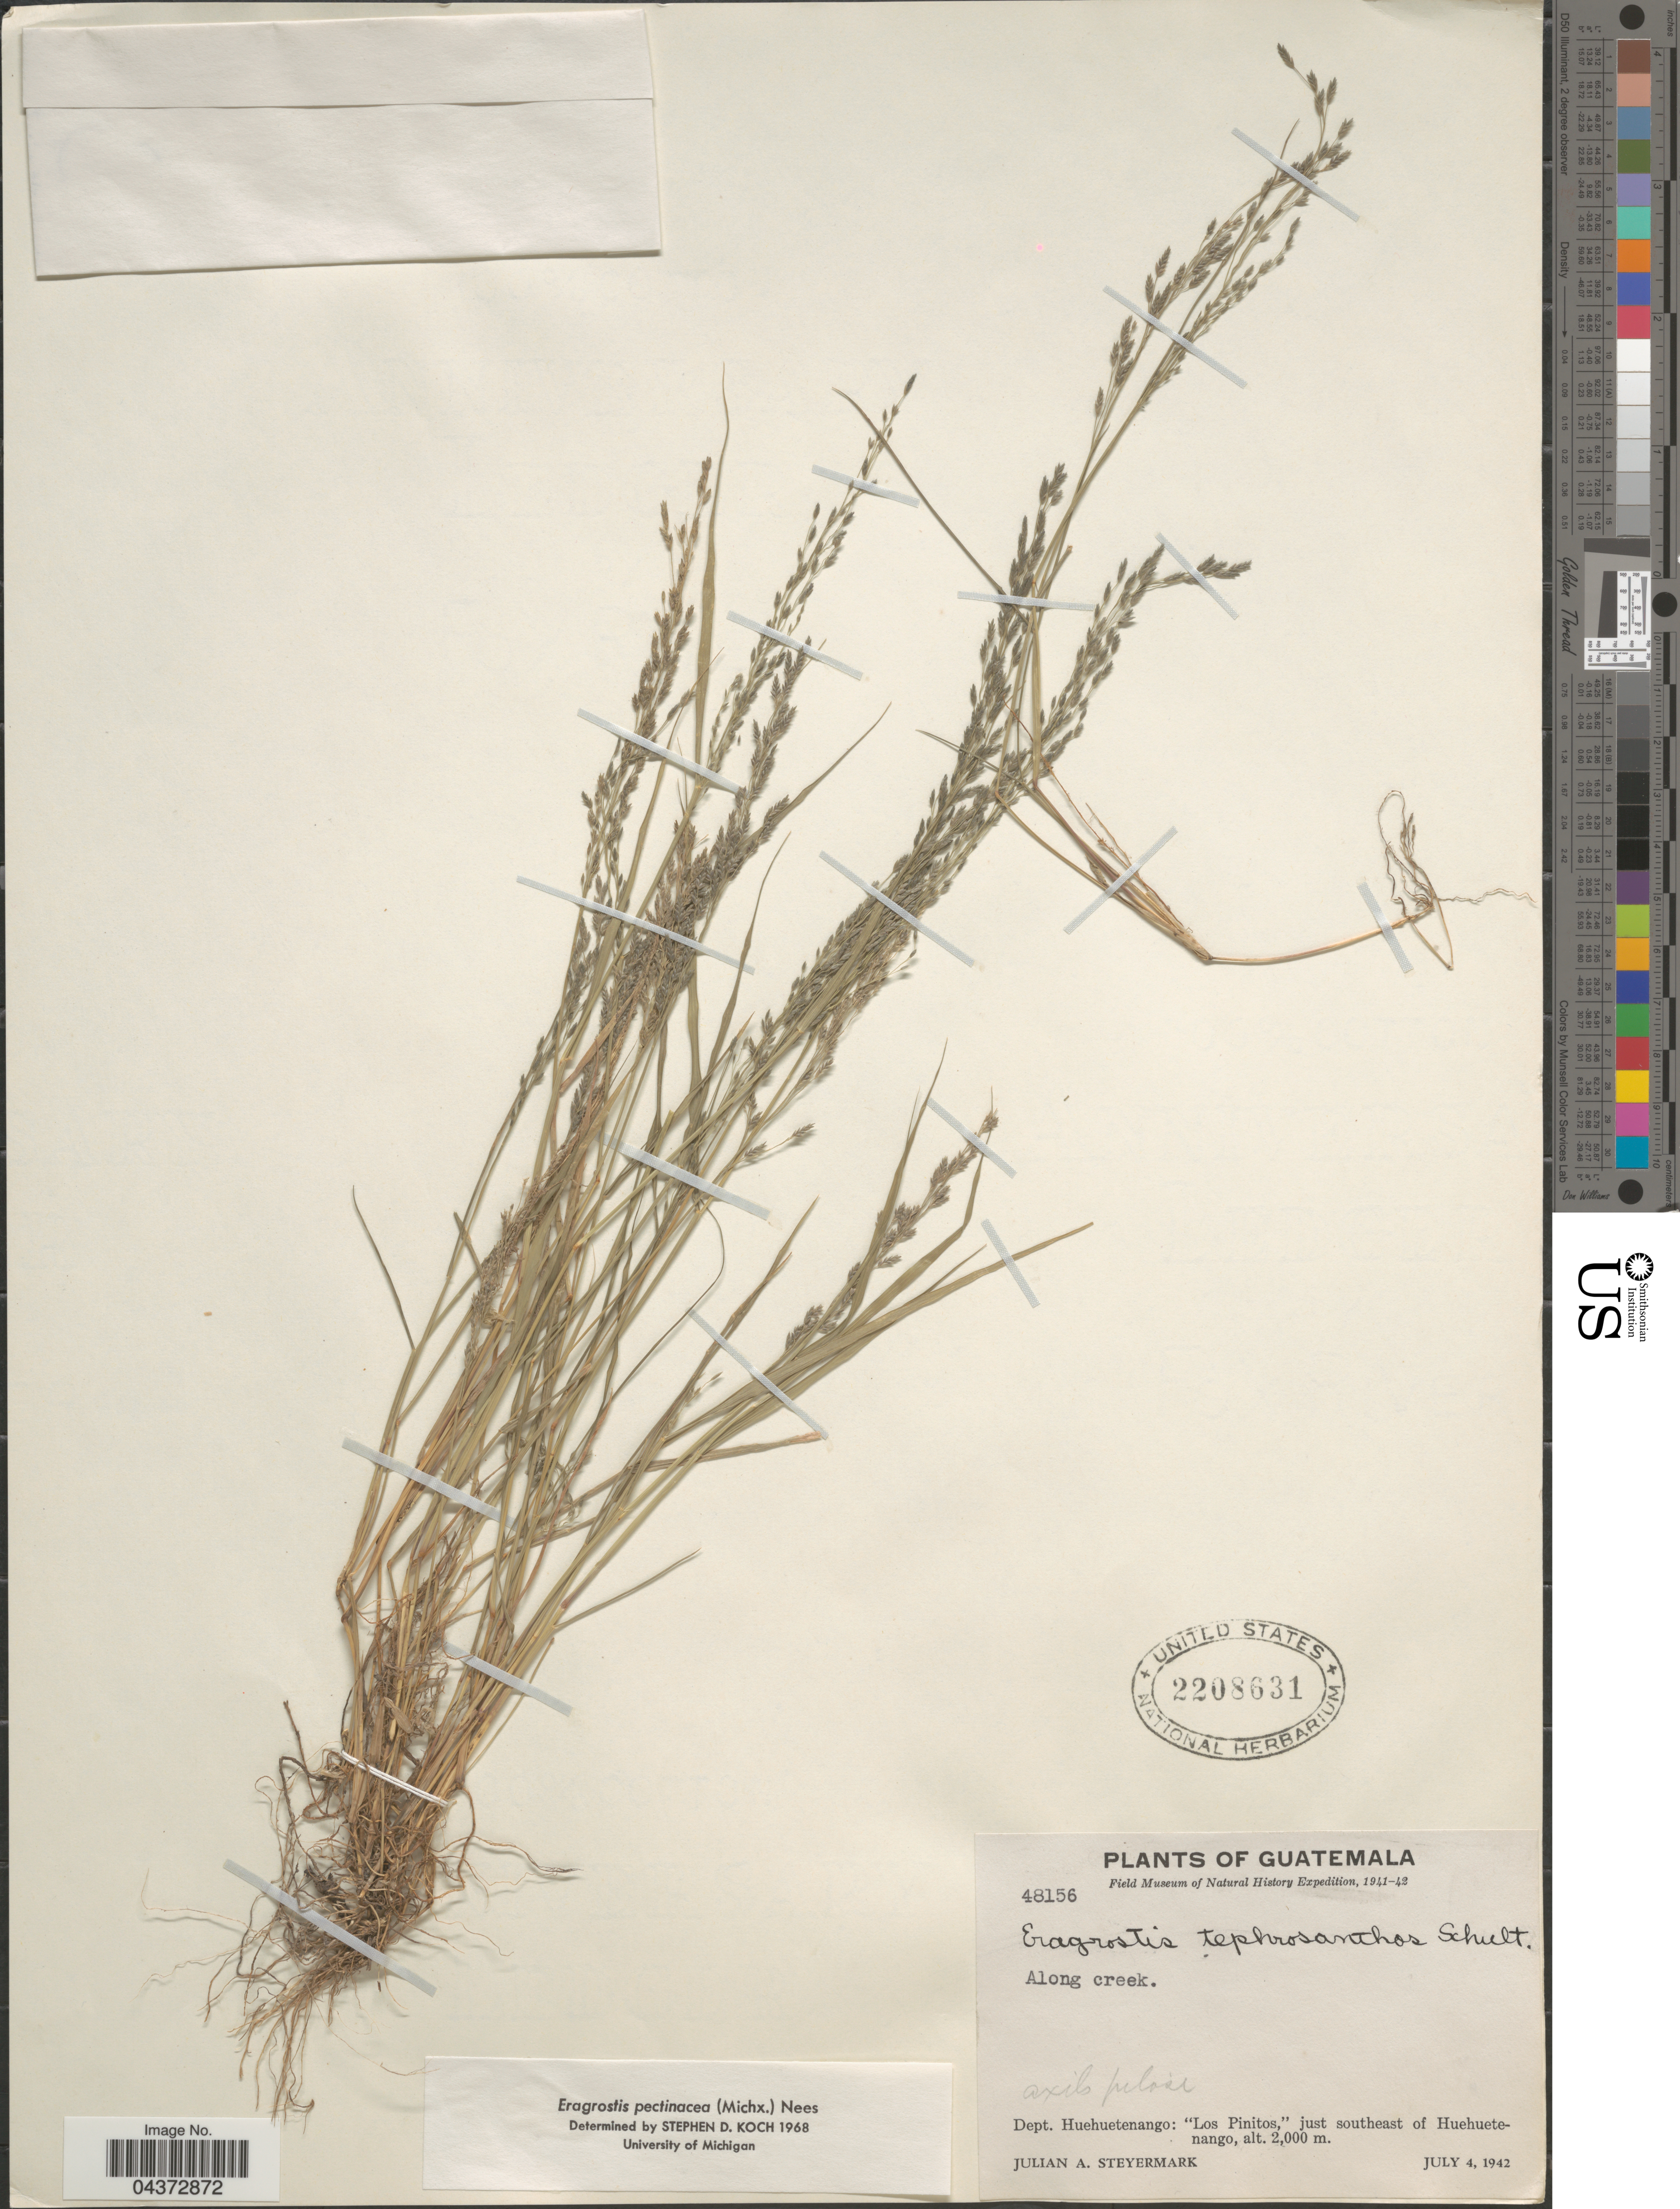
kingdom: Plantae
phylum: Tracheophyta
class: Liliopsida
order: Poales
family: Poaceae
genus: Eragrostis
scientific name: Eragrostis pectinacea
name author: (Michx.) Nees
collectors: J. Steyermark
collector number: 48156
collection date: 1942-07-04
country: Guatemala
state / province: Huehuetenango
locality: Field Museum of Natural History Expedition, 1941-42. Along creek. Dept. Huehuetenango: "Los Pinitos," just southeast of Huehuetenango.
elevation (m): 2000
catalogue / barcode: US 2208631